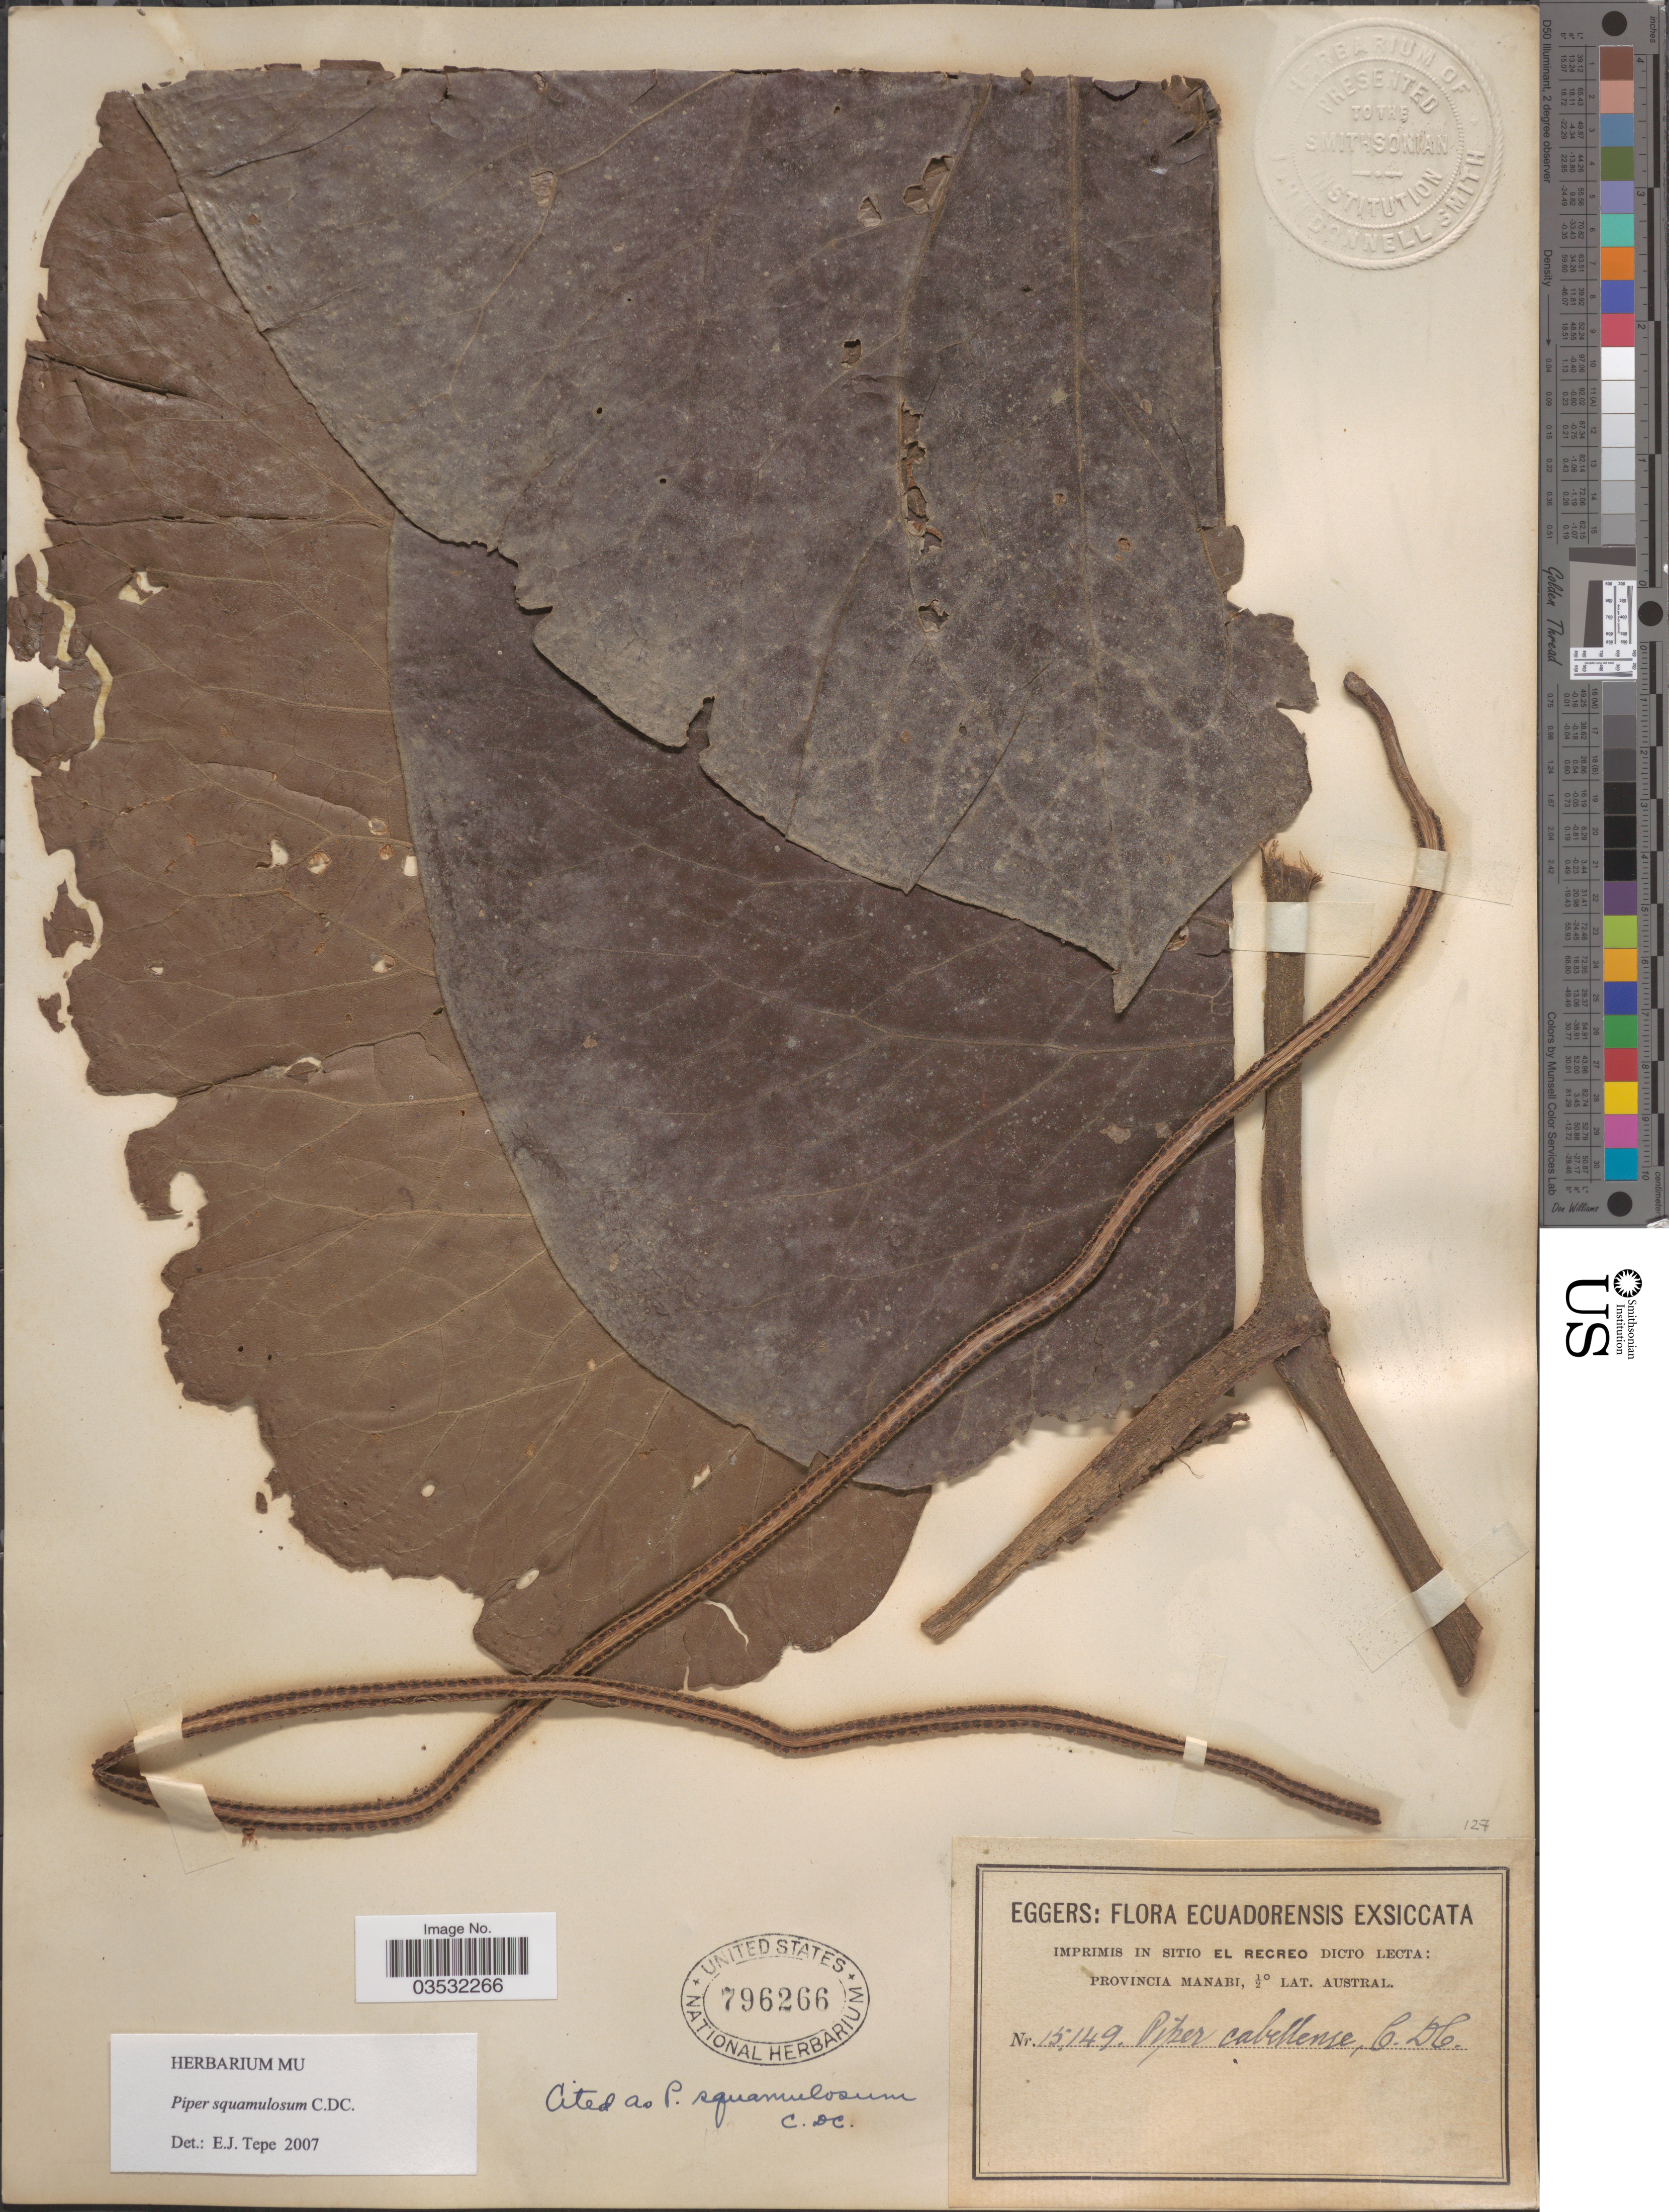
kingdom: Plantae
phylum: Tracheophyta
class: Magnoliopsida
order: Piperales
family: Piperaceae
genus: Piper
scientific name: Piper squamulosum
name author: C. DC.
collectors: -. Eggers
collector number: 15149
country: Ecuador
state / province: Manabí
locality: Imprimis in sitio El Recreo.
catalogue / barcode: US 796266